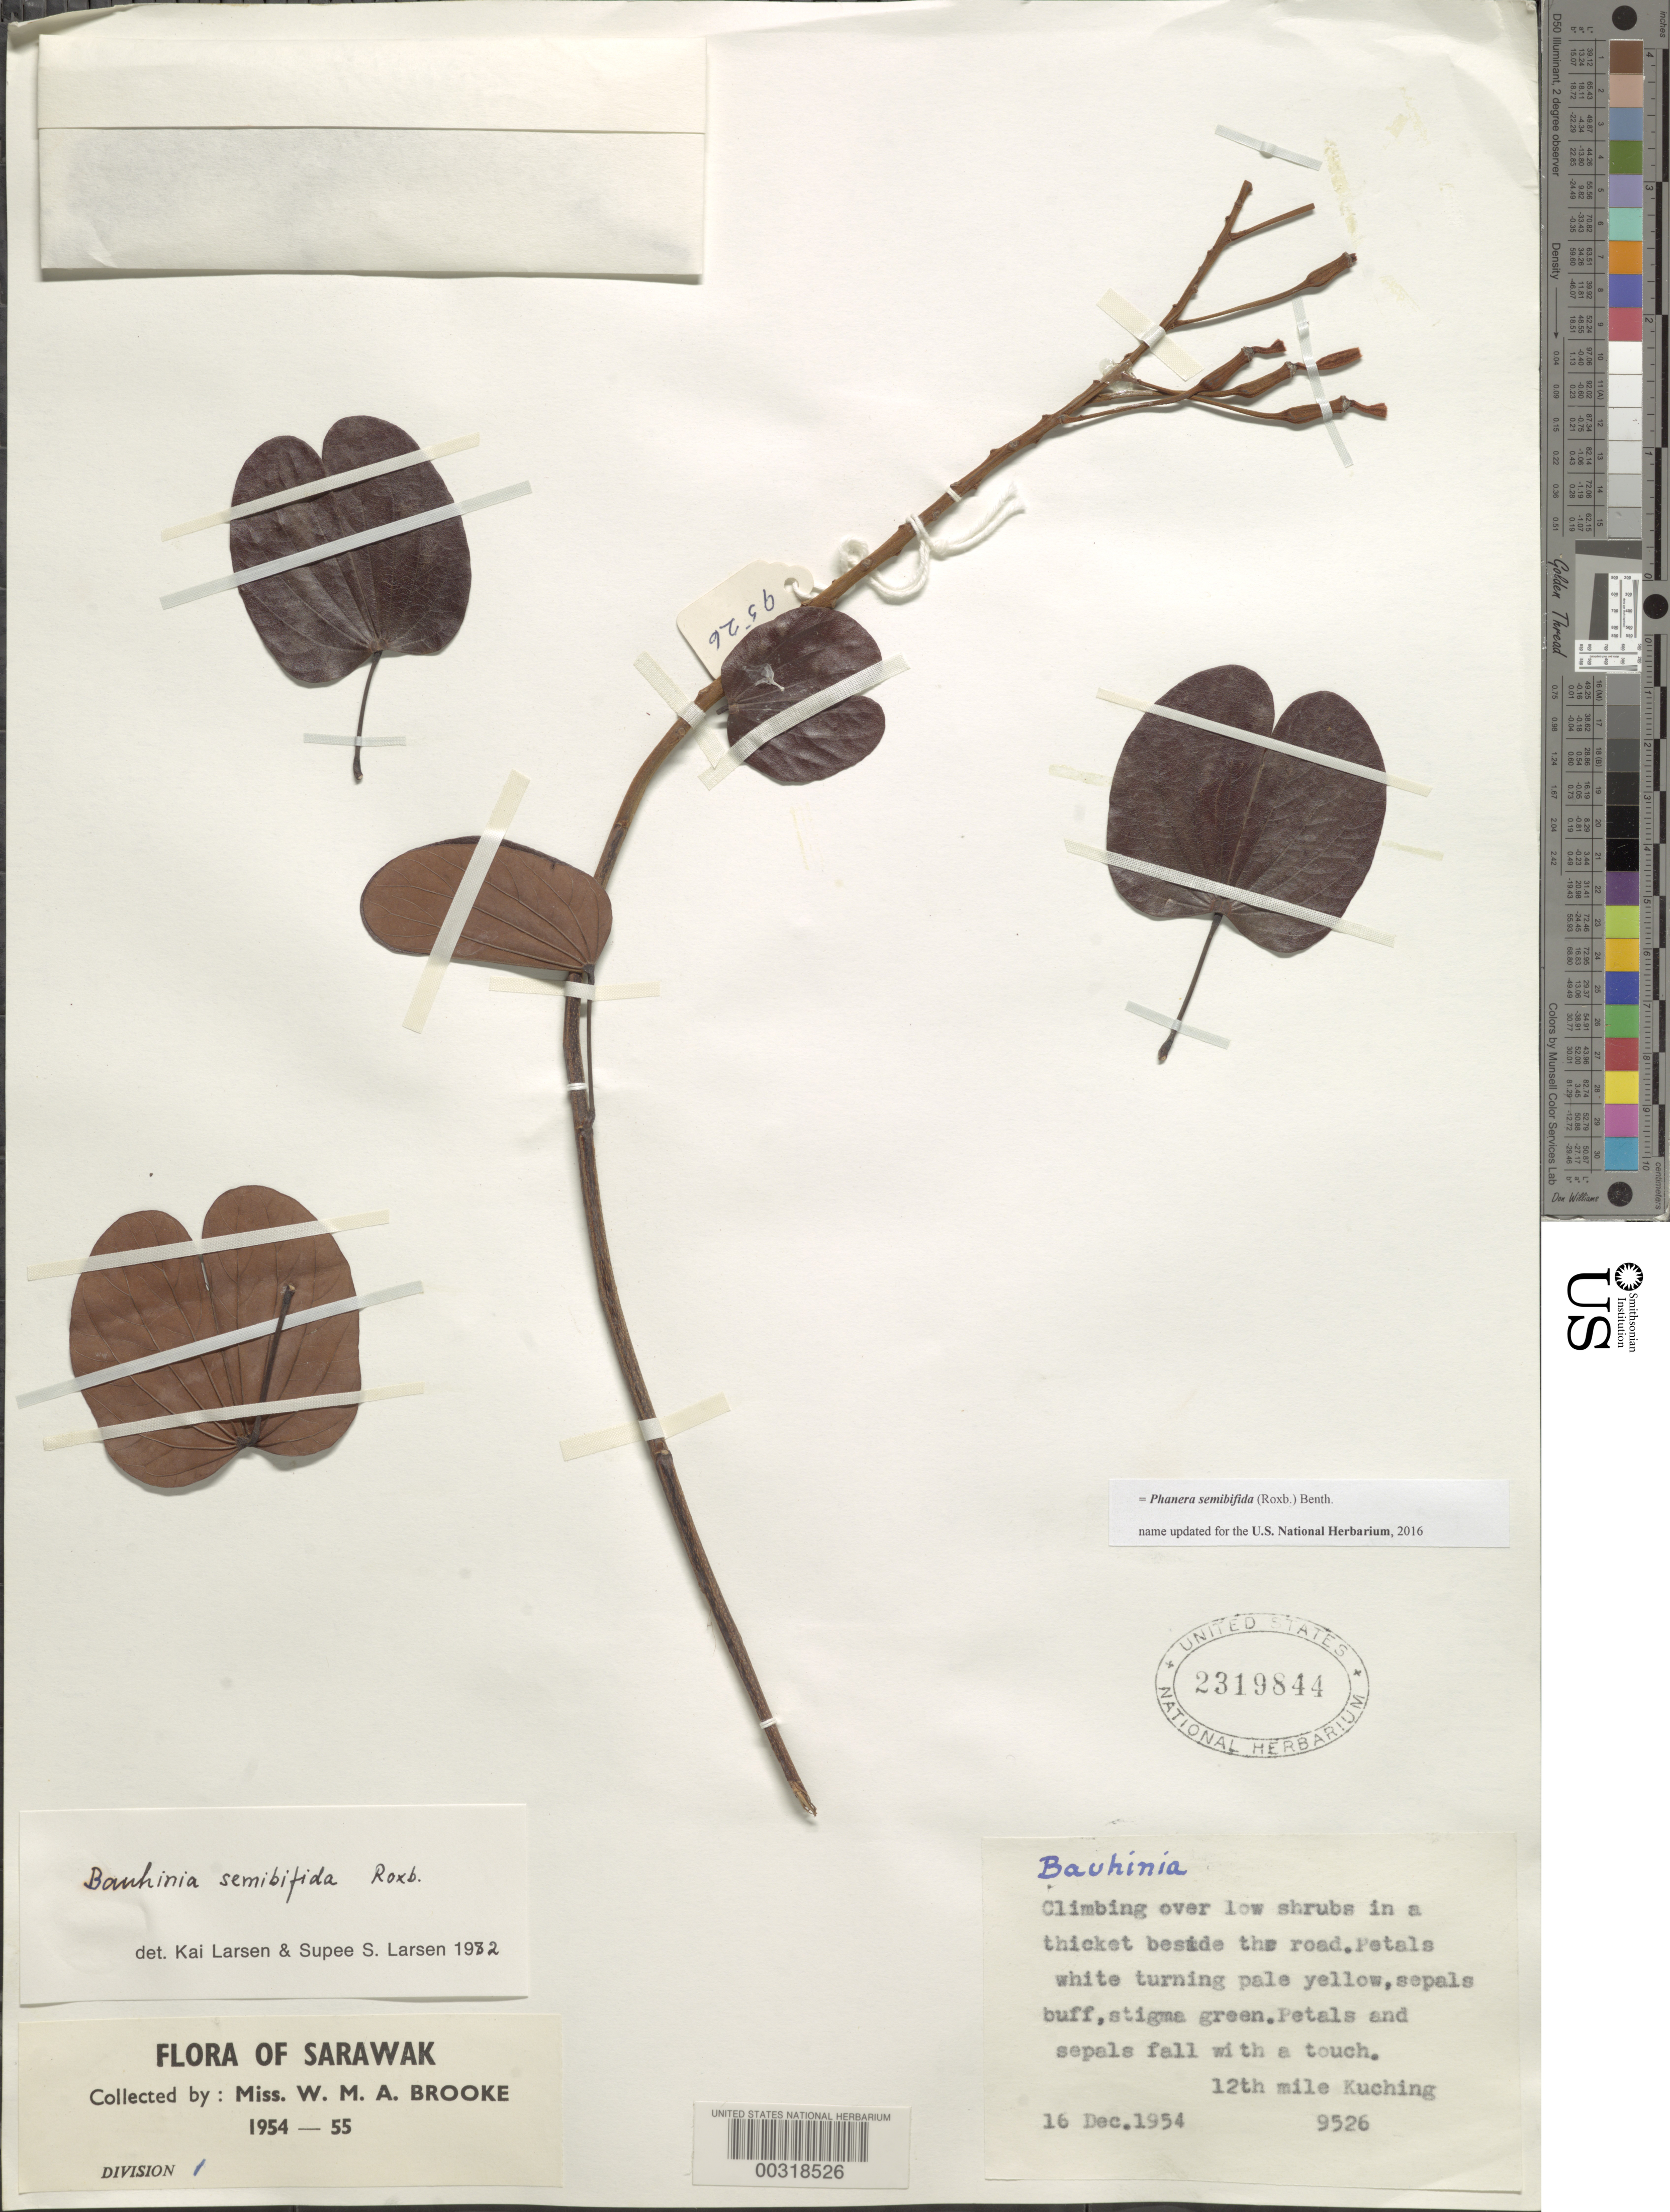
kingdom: Plantae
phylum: Tracheophyta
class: Magnoliopsida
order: Fabales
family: Fabaceae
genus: Phanera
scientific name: Phanera semibifida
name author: (Roxb.) Benth.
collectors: W. Brooke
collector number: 9526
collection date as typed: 16 Dec 1954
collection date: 1954-12-16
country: Malaysia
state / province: Sarawak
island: Borneo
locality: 12th mile kuching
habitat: Thicket beside the road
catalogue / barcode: US 2319844